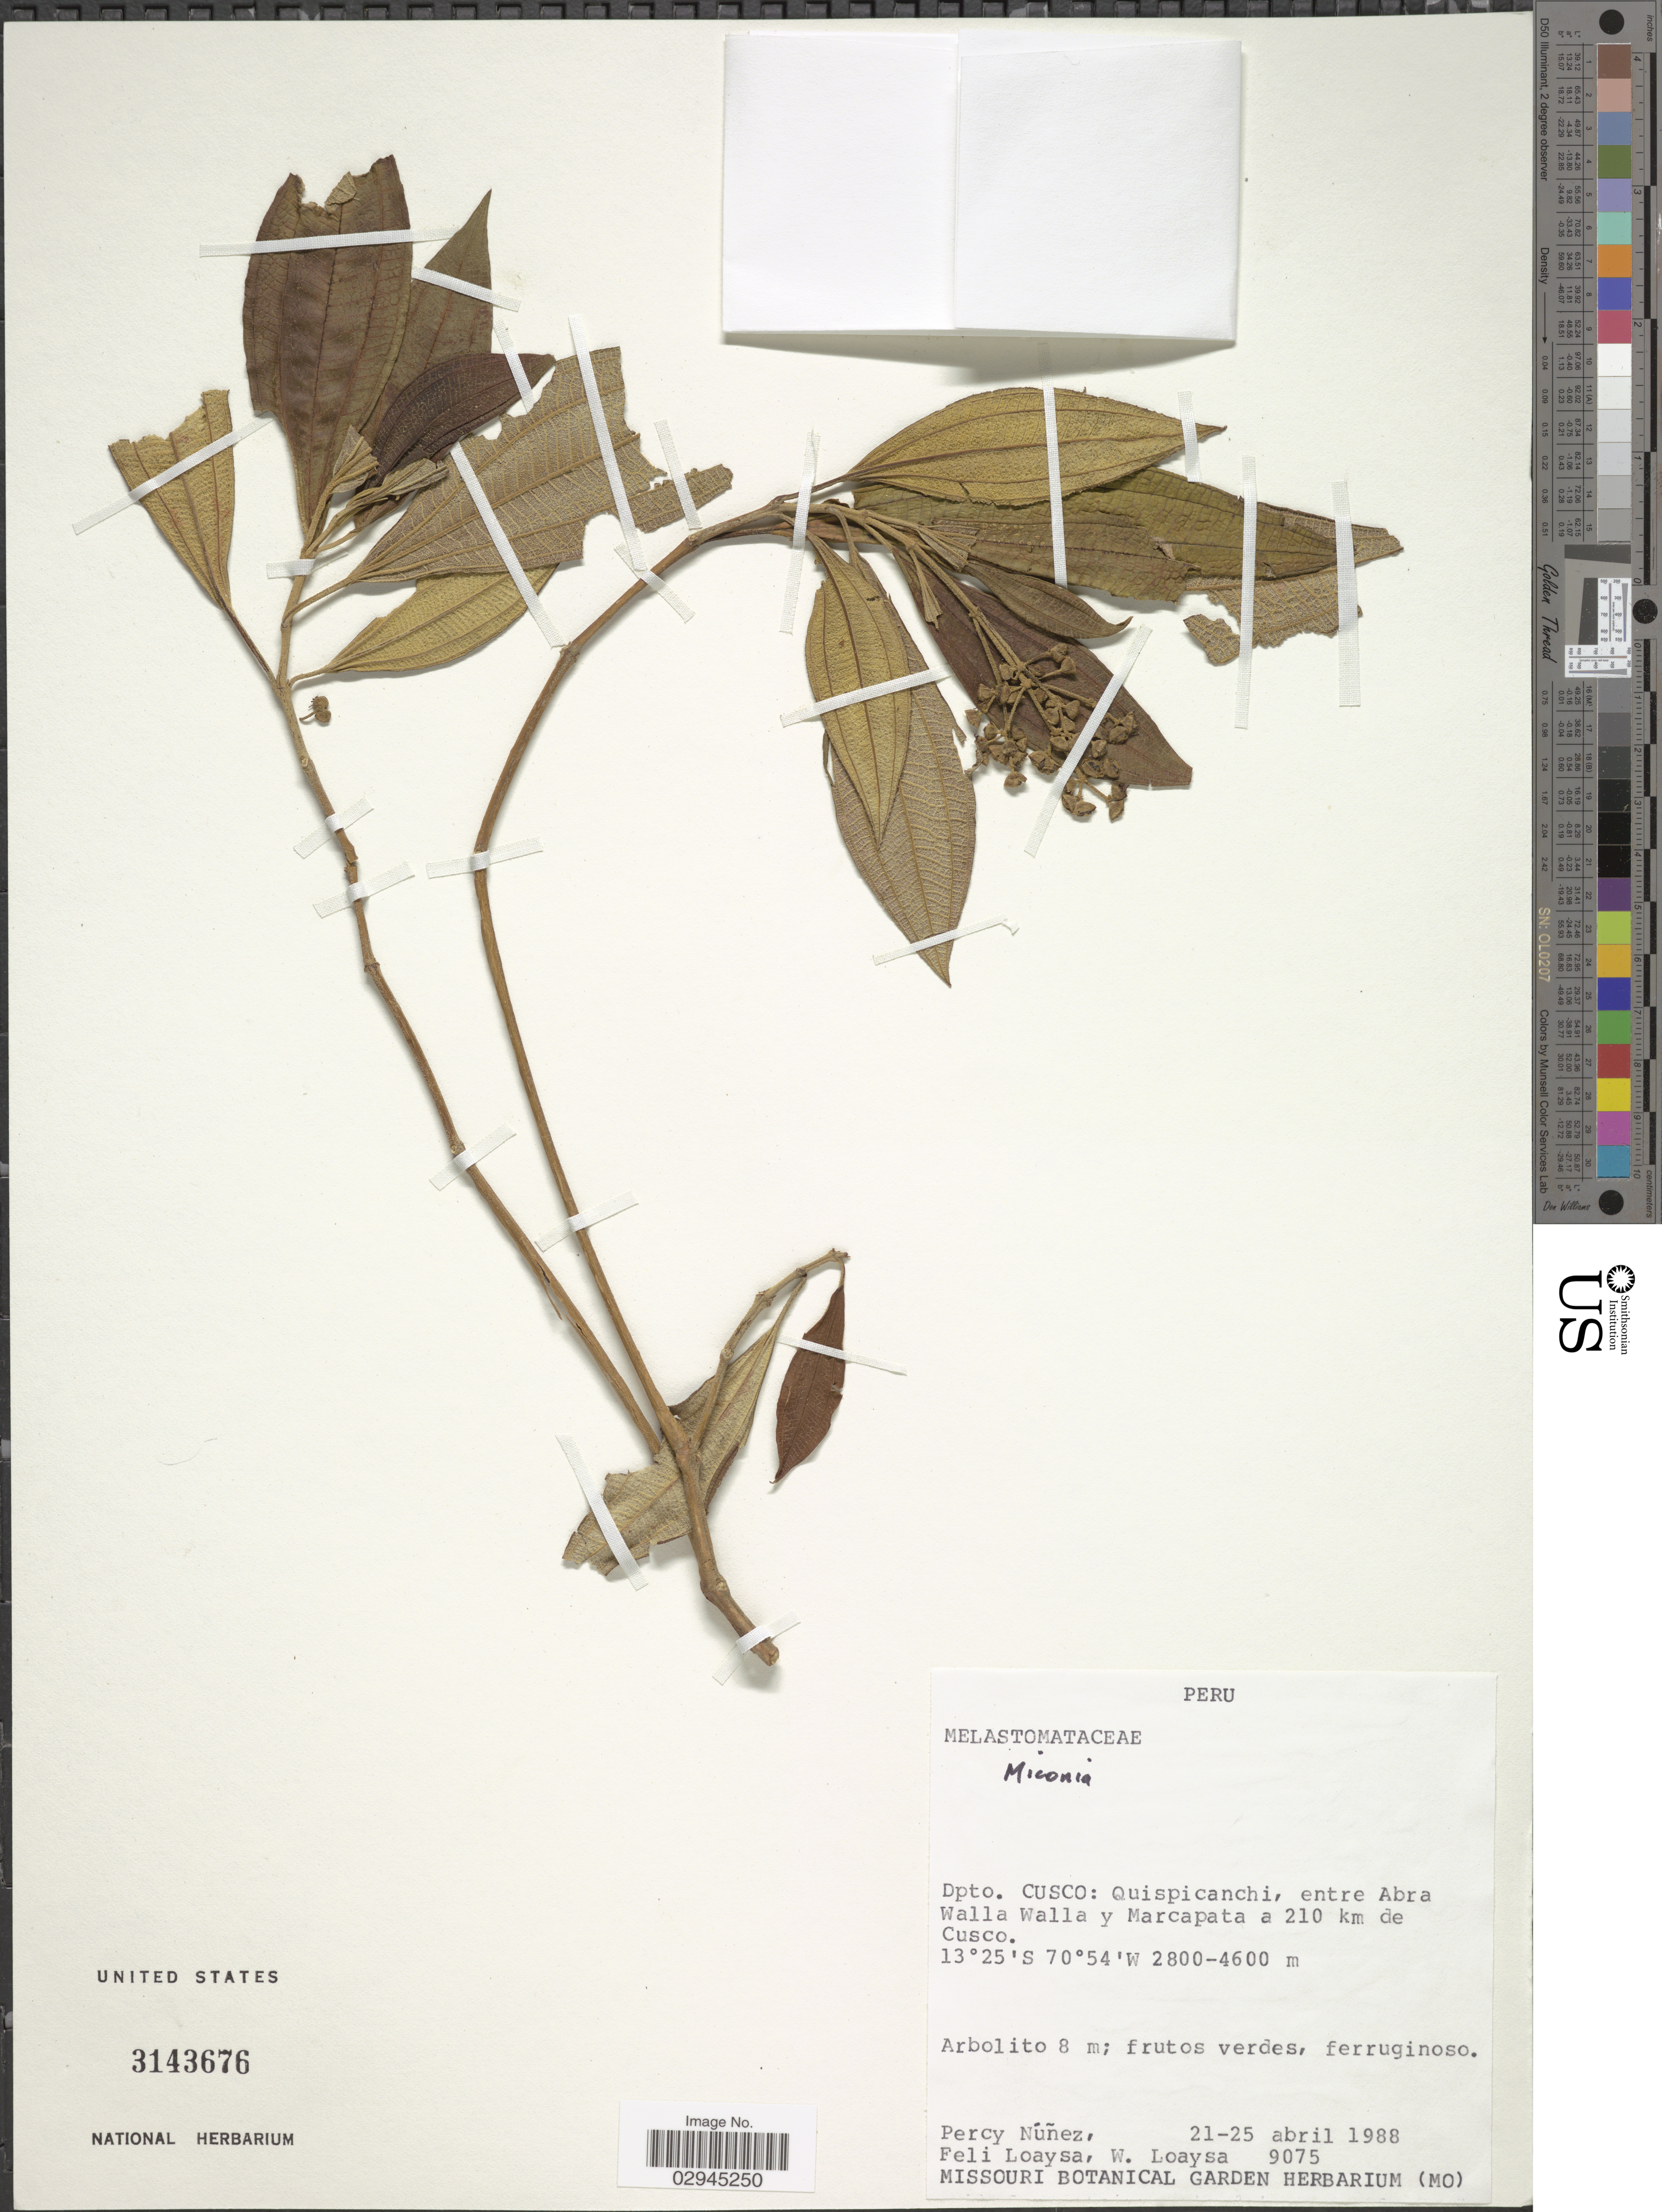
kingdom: Plantae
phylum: Tracheophyta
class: Magnoliopsida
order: Myrtales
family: Melastomataceae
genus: Miconia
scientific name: Miconia sp.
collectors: P. Nuñez V., F. Loaysa & W. Loaysa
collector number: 9075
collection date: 1988-04-21/1988-04-25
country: Peru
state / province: Cusco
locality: Dpto. Cusco: Quispicanchi, entre Abra Walla Walla y Marcapata a 210 km de Cusco.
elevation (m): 2800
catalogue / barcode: US 3143676